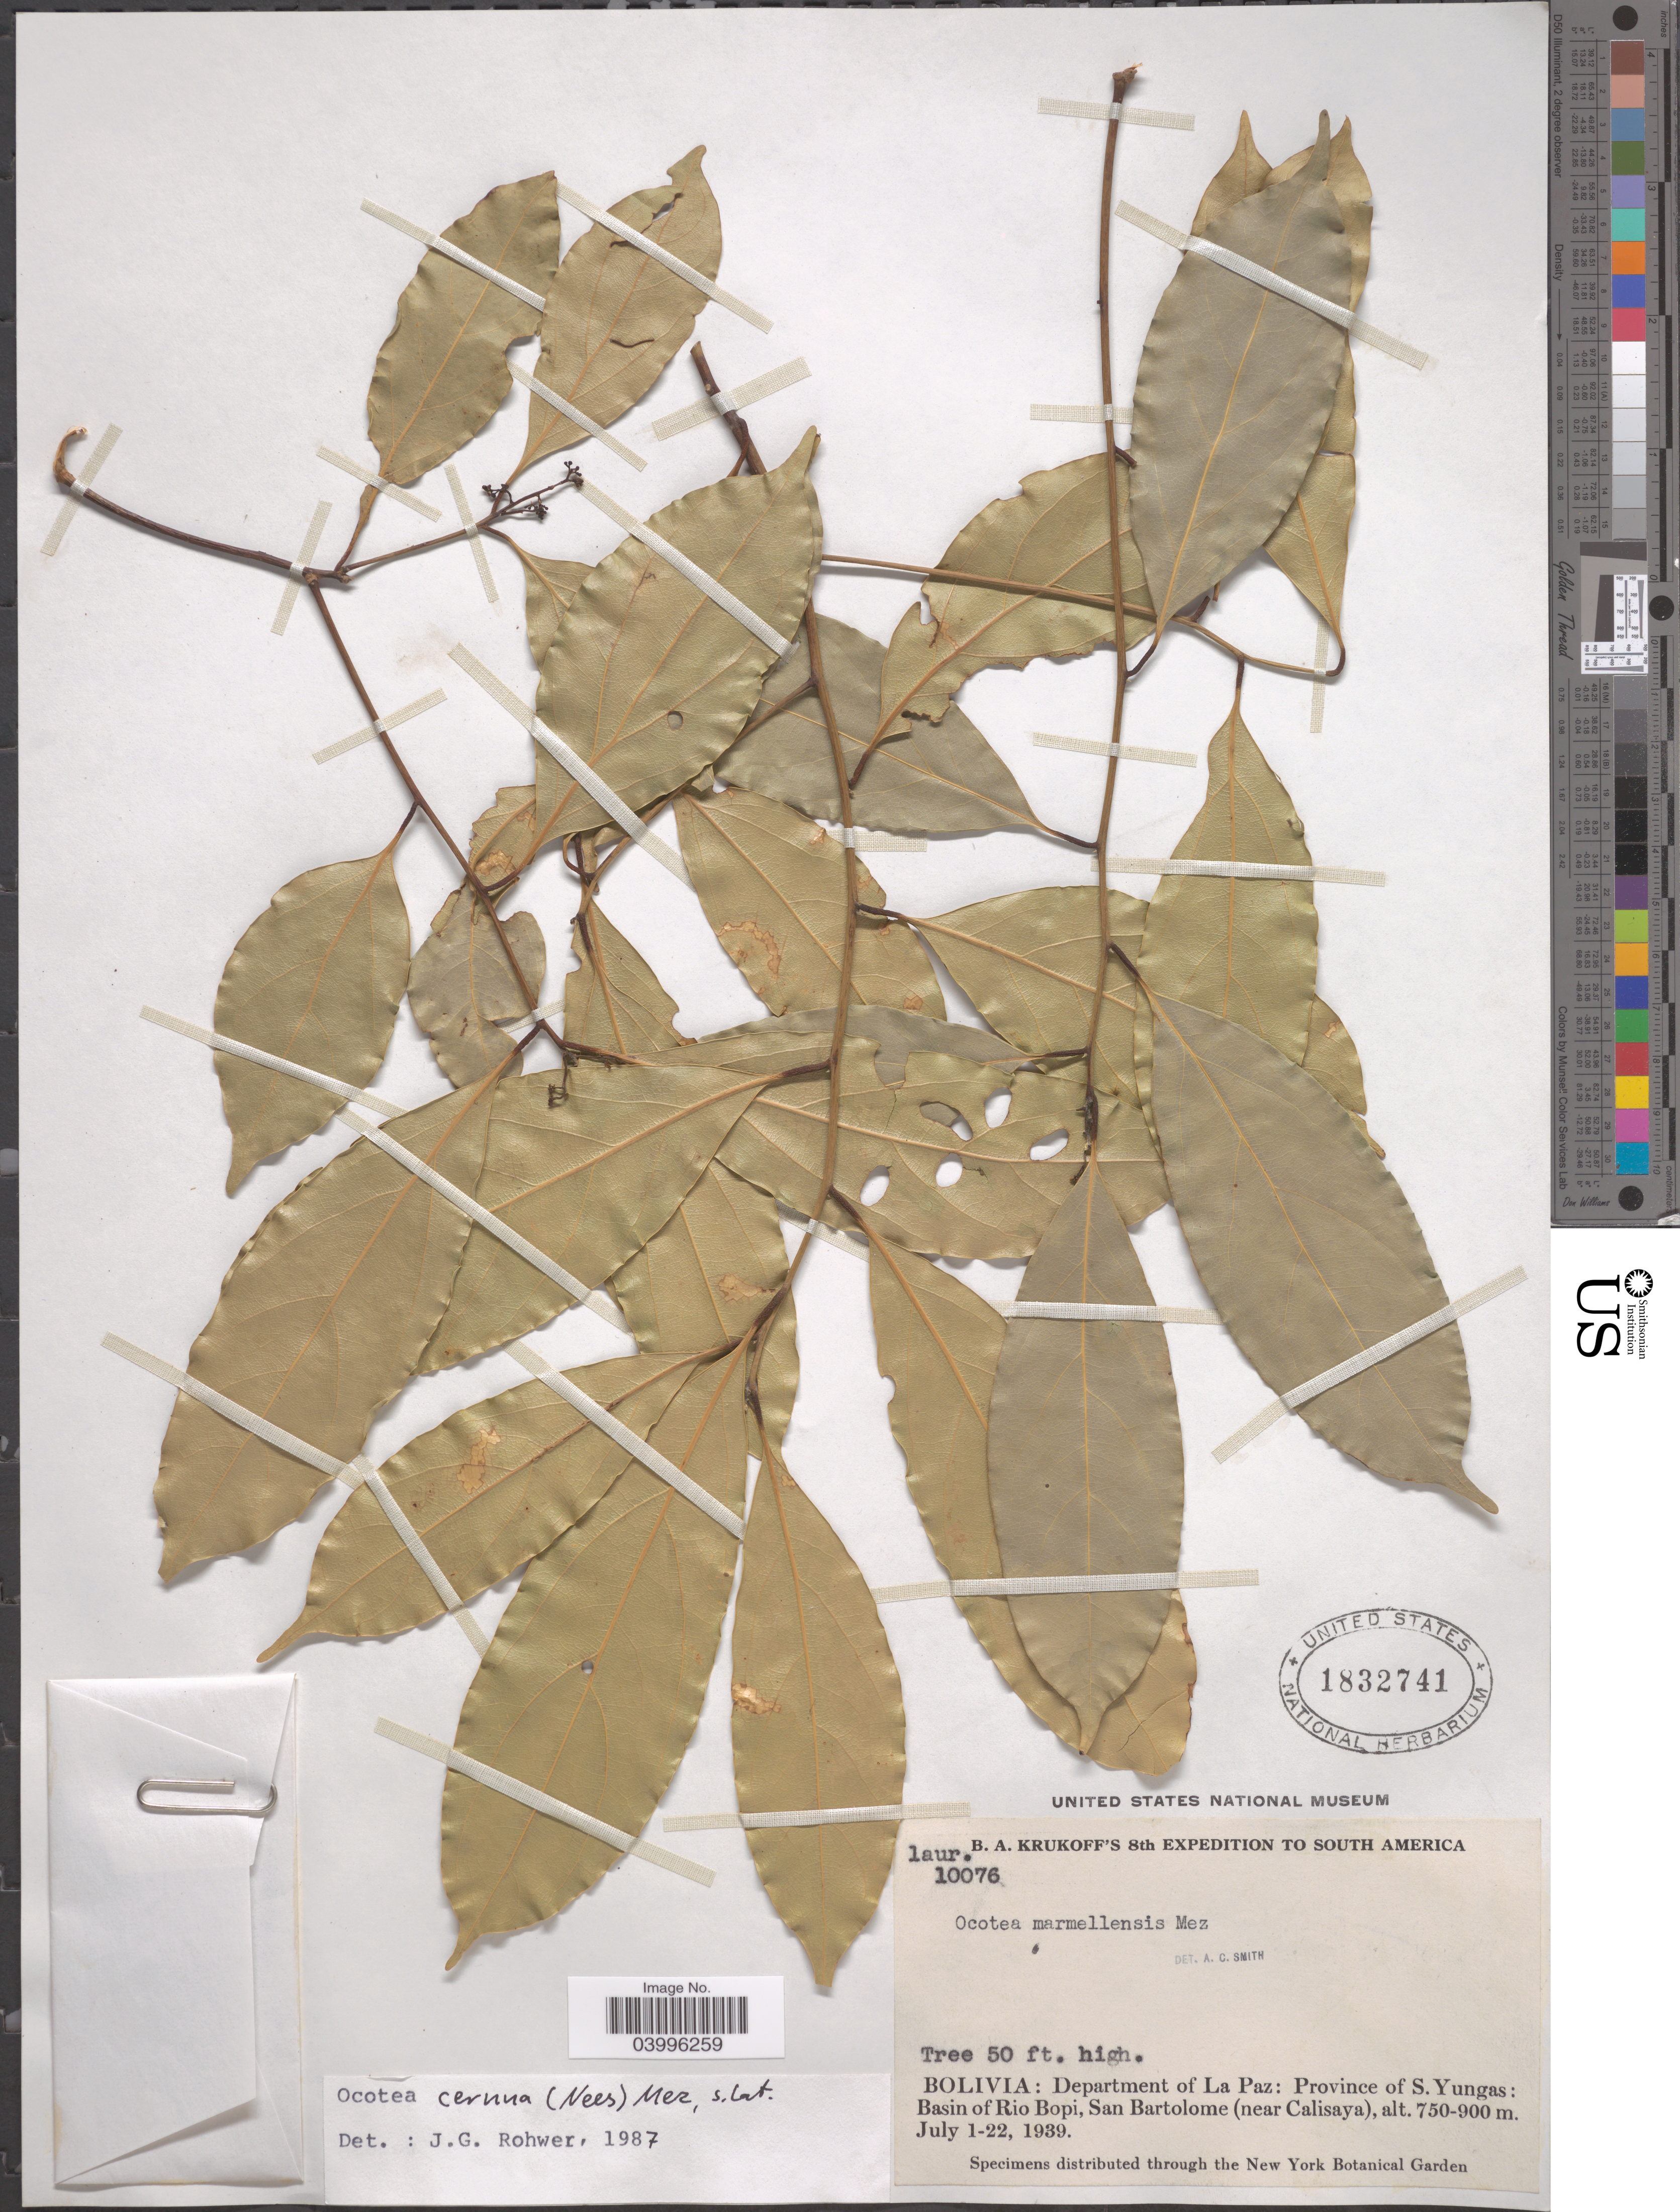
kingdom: Plantae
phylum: Tracheophyta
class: Magnoliopsida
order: Laurales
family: Lauraceae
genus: Ocotea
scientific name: Ocotea cernua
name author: (Nees) Mez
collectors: B. A. Krukoff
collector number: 10076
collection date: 1939-07-01/1939-07-22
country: Bolivia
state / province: La Paz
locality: Department of La Paz: Province of S. Yungas: Basin of Rio Bopi, San Bartolome (near Calisaya).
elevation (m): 750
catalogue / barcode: US 1832741